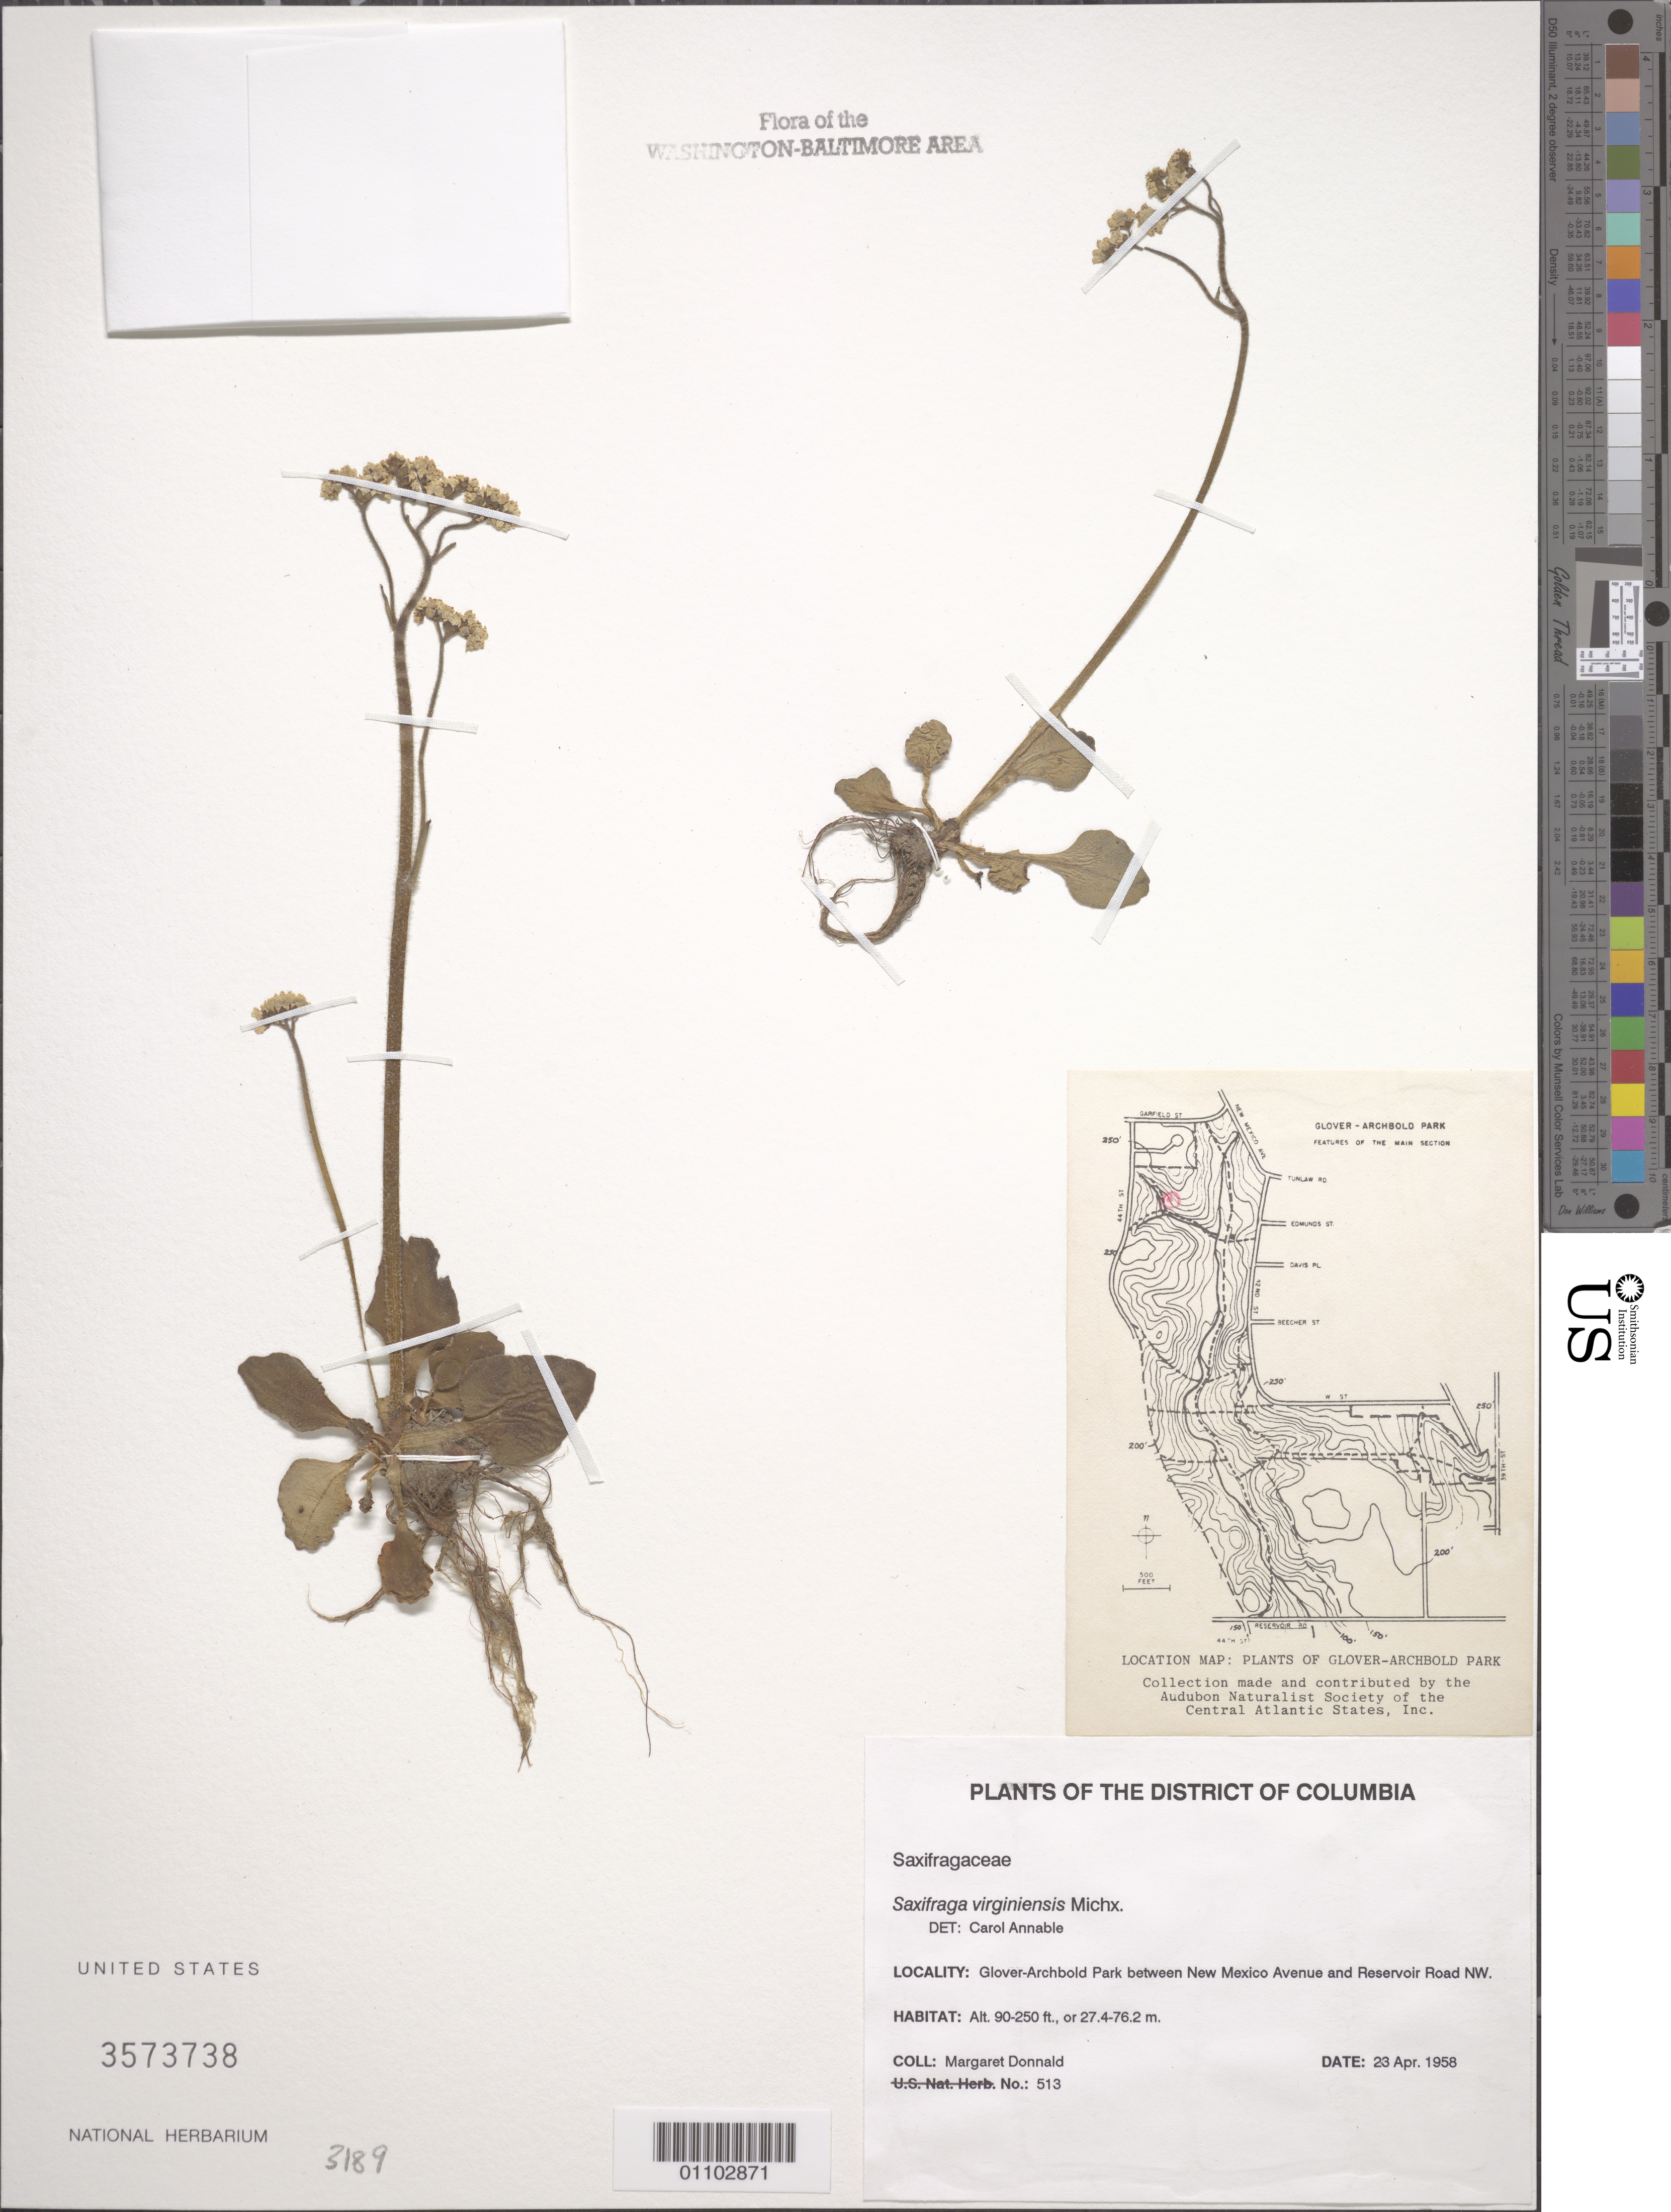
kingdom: Plantae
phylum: Tracheophyta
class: Magnoliopsida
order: Saxifragales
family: Saxifragaceae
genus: Micranthes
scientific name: Micranthes virginiensis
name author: (Michx.) Small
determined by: Strong, Mark T., (BOT), Smithsonian Institution - National Museum of Natural History (UNITED STATES)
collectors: M. Donnald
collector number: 513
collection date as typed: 23 Apr 1958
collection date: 1958-04-23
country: United States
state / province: District of Columbia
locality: Glover-Archbold Park between New Mexico Avenue and Reservoir Road NW.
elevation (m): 27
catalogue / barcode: US 3573738